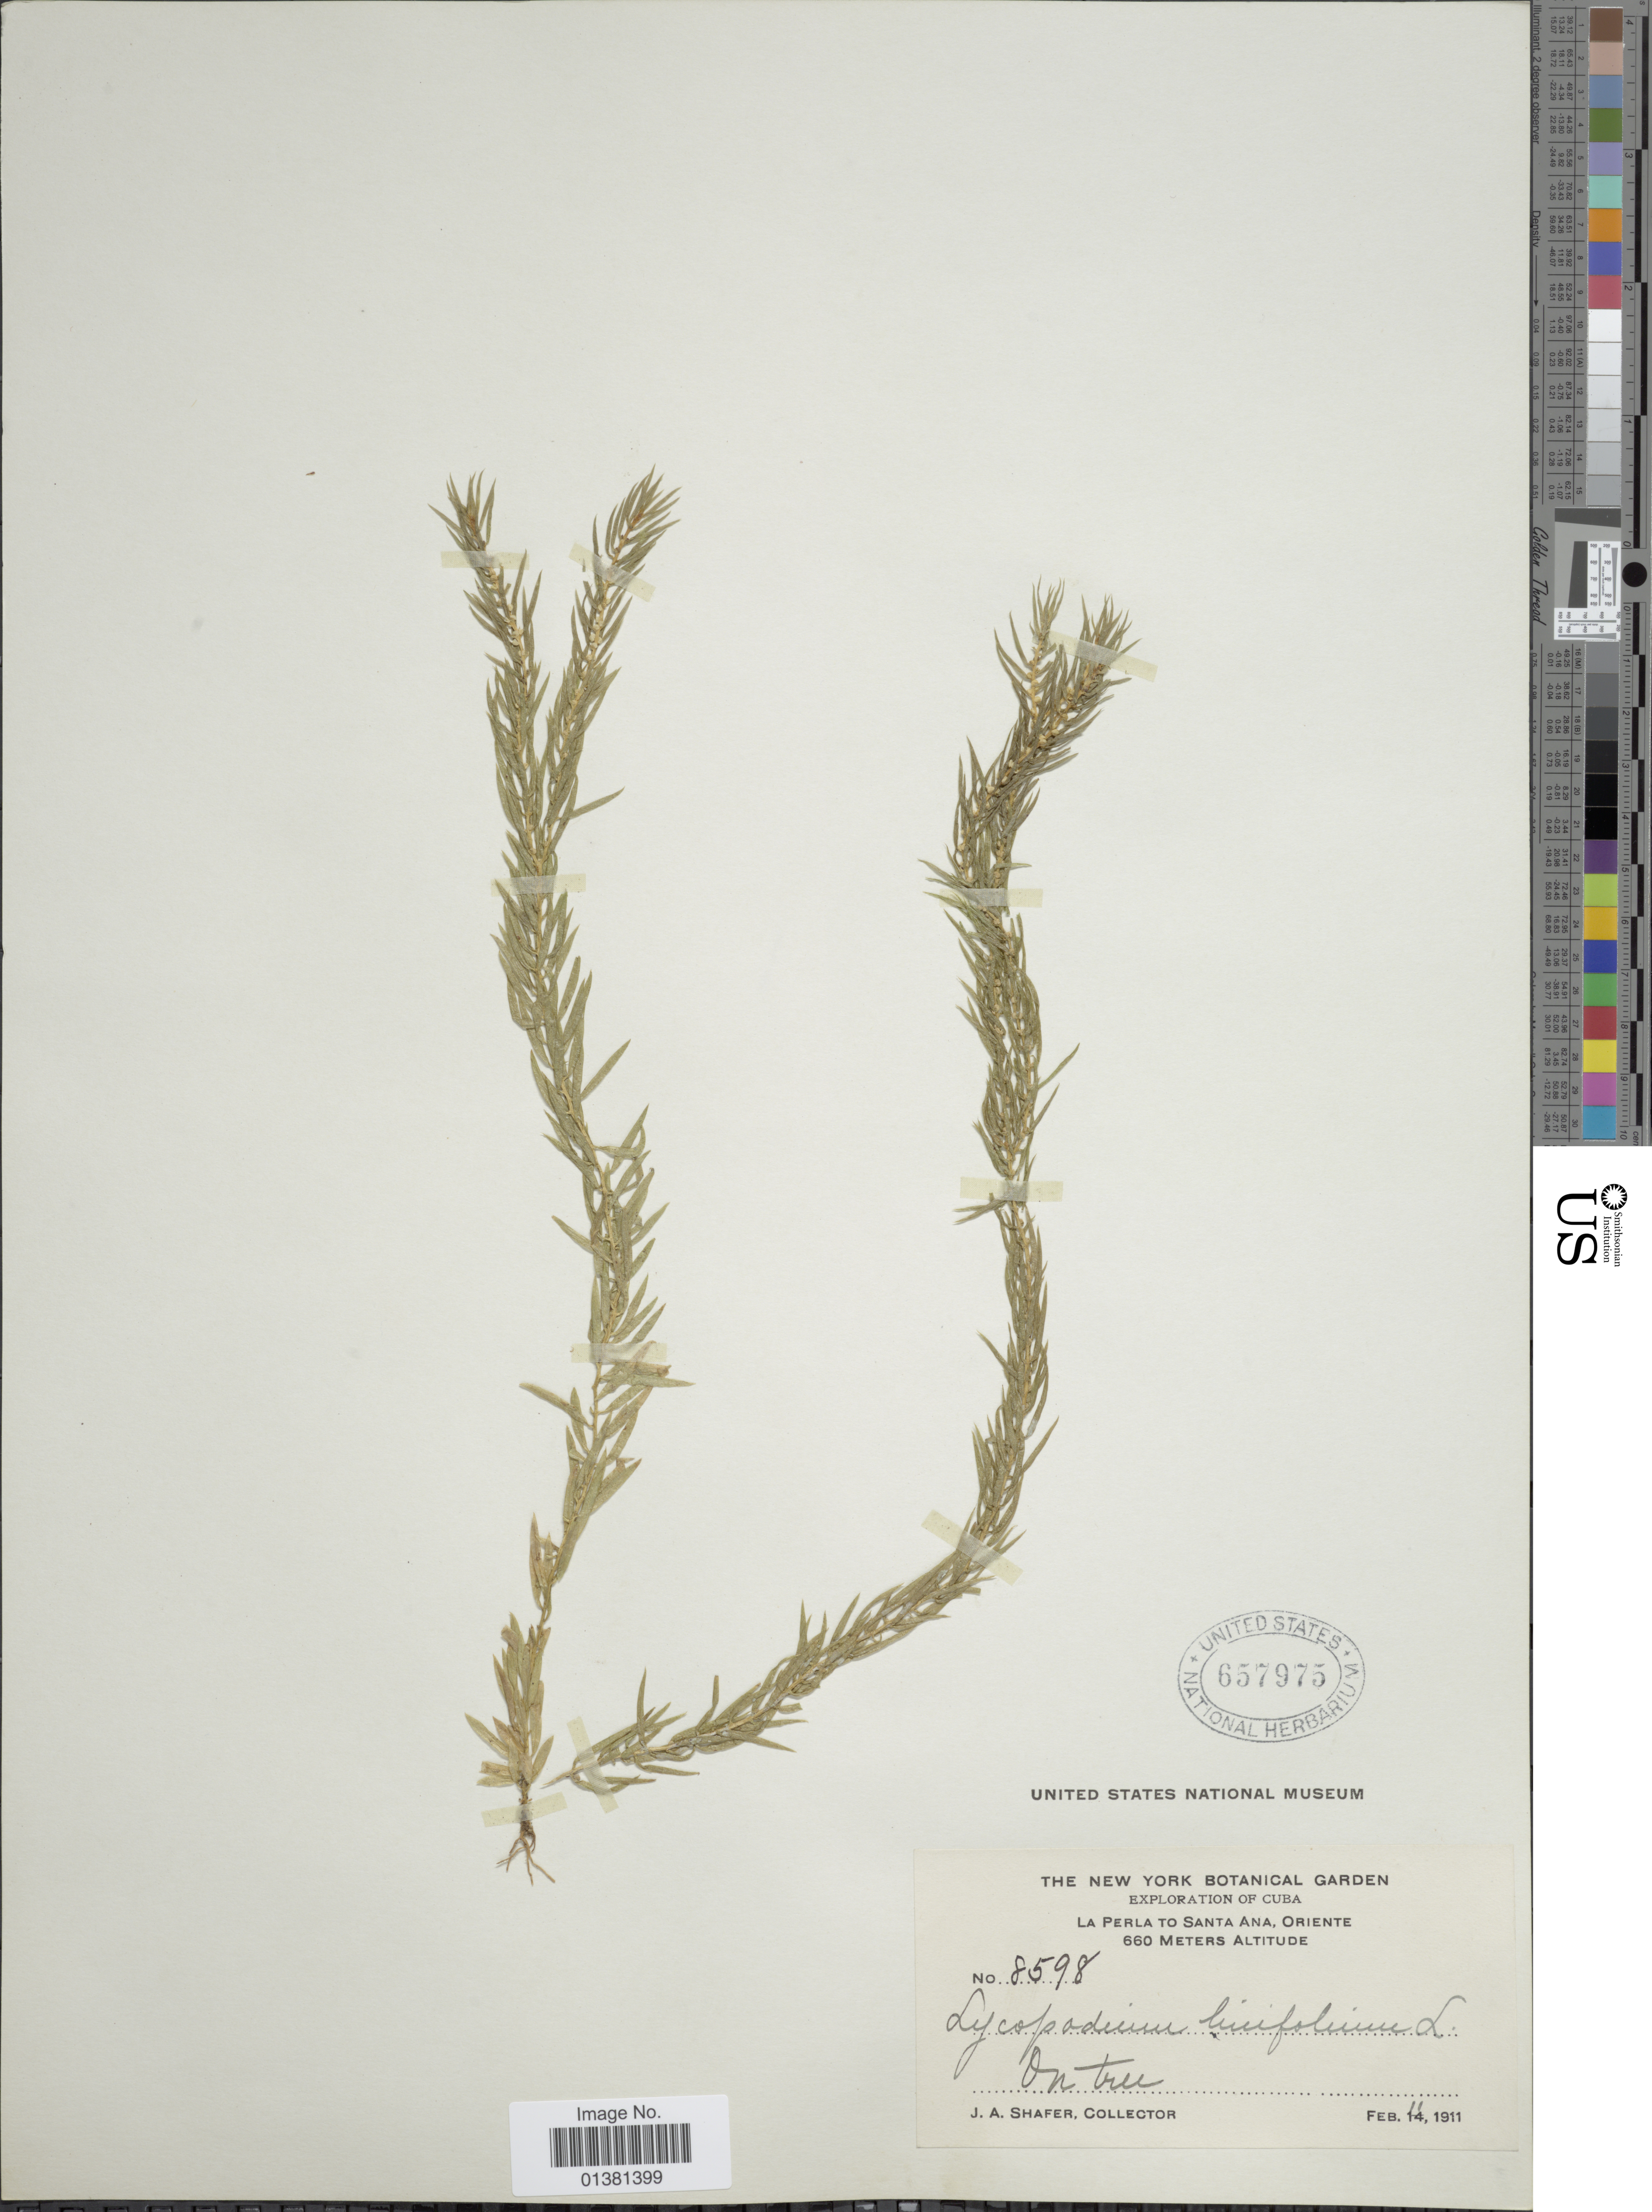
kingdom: Plantae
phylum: Tracheophyta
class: Lycopodiopsida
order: Lycopodiales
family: Lycopodiaceae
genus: Phlegmariurus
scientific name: Phlegmariurus linifolius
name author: (L.) B. Øllg.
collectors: J. A. Shafer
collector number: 8598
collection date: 1911-02-11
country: Cuba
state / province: Oriente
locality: La Perla to Santa Ana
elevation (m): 660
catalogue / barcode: US 657975